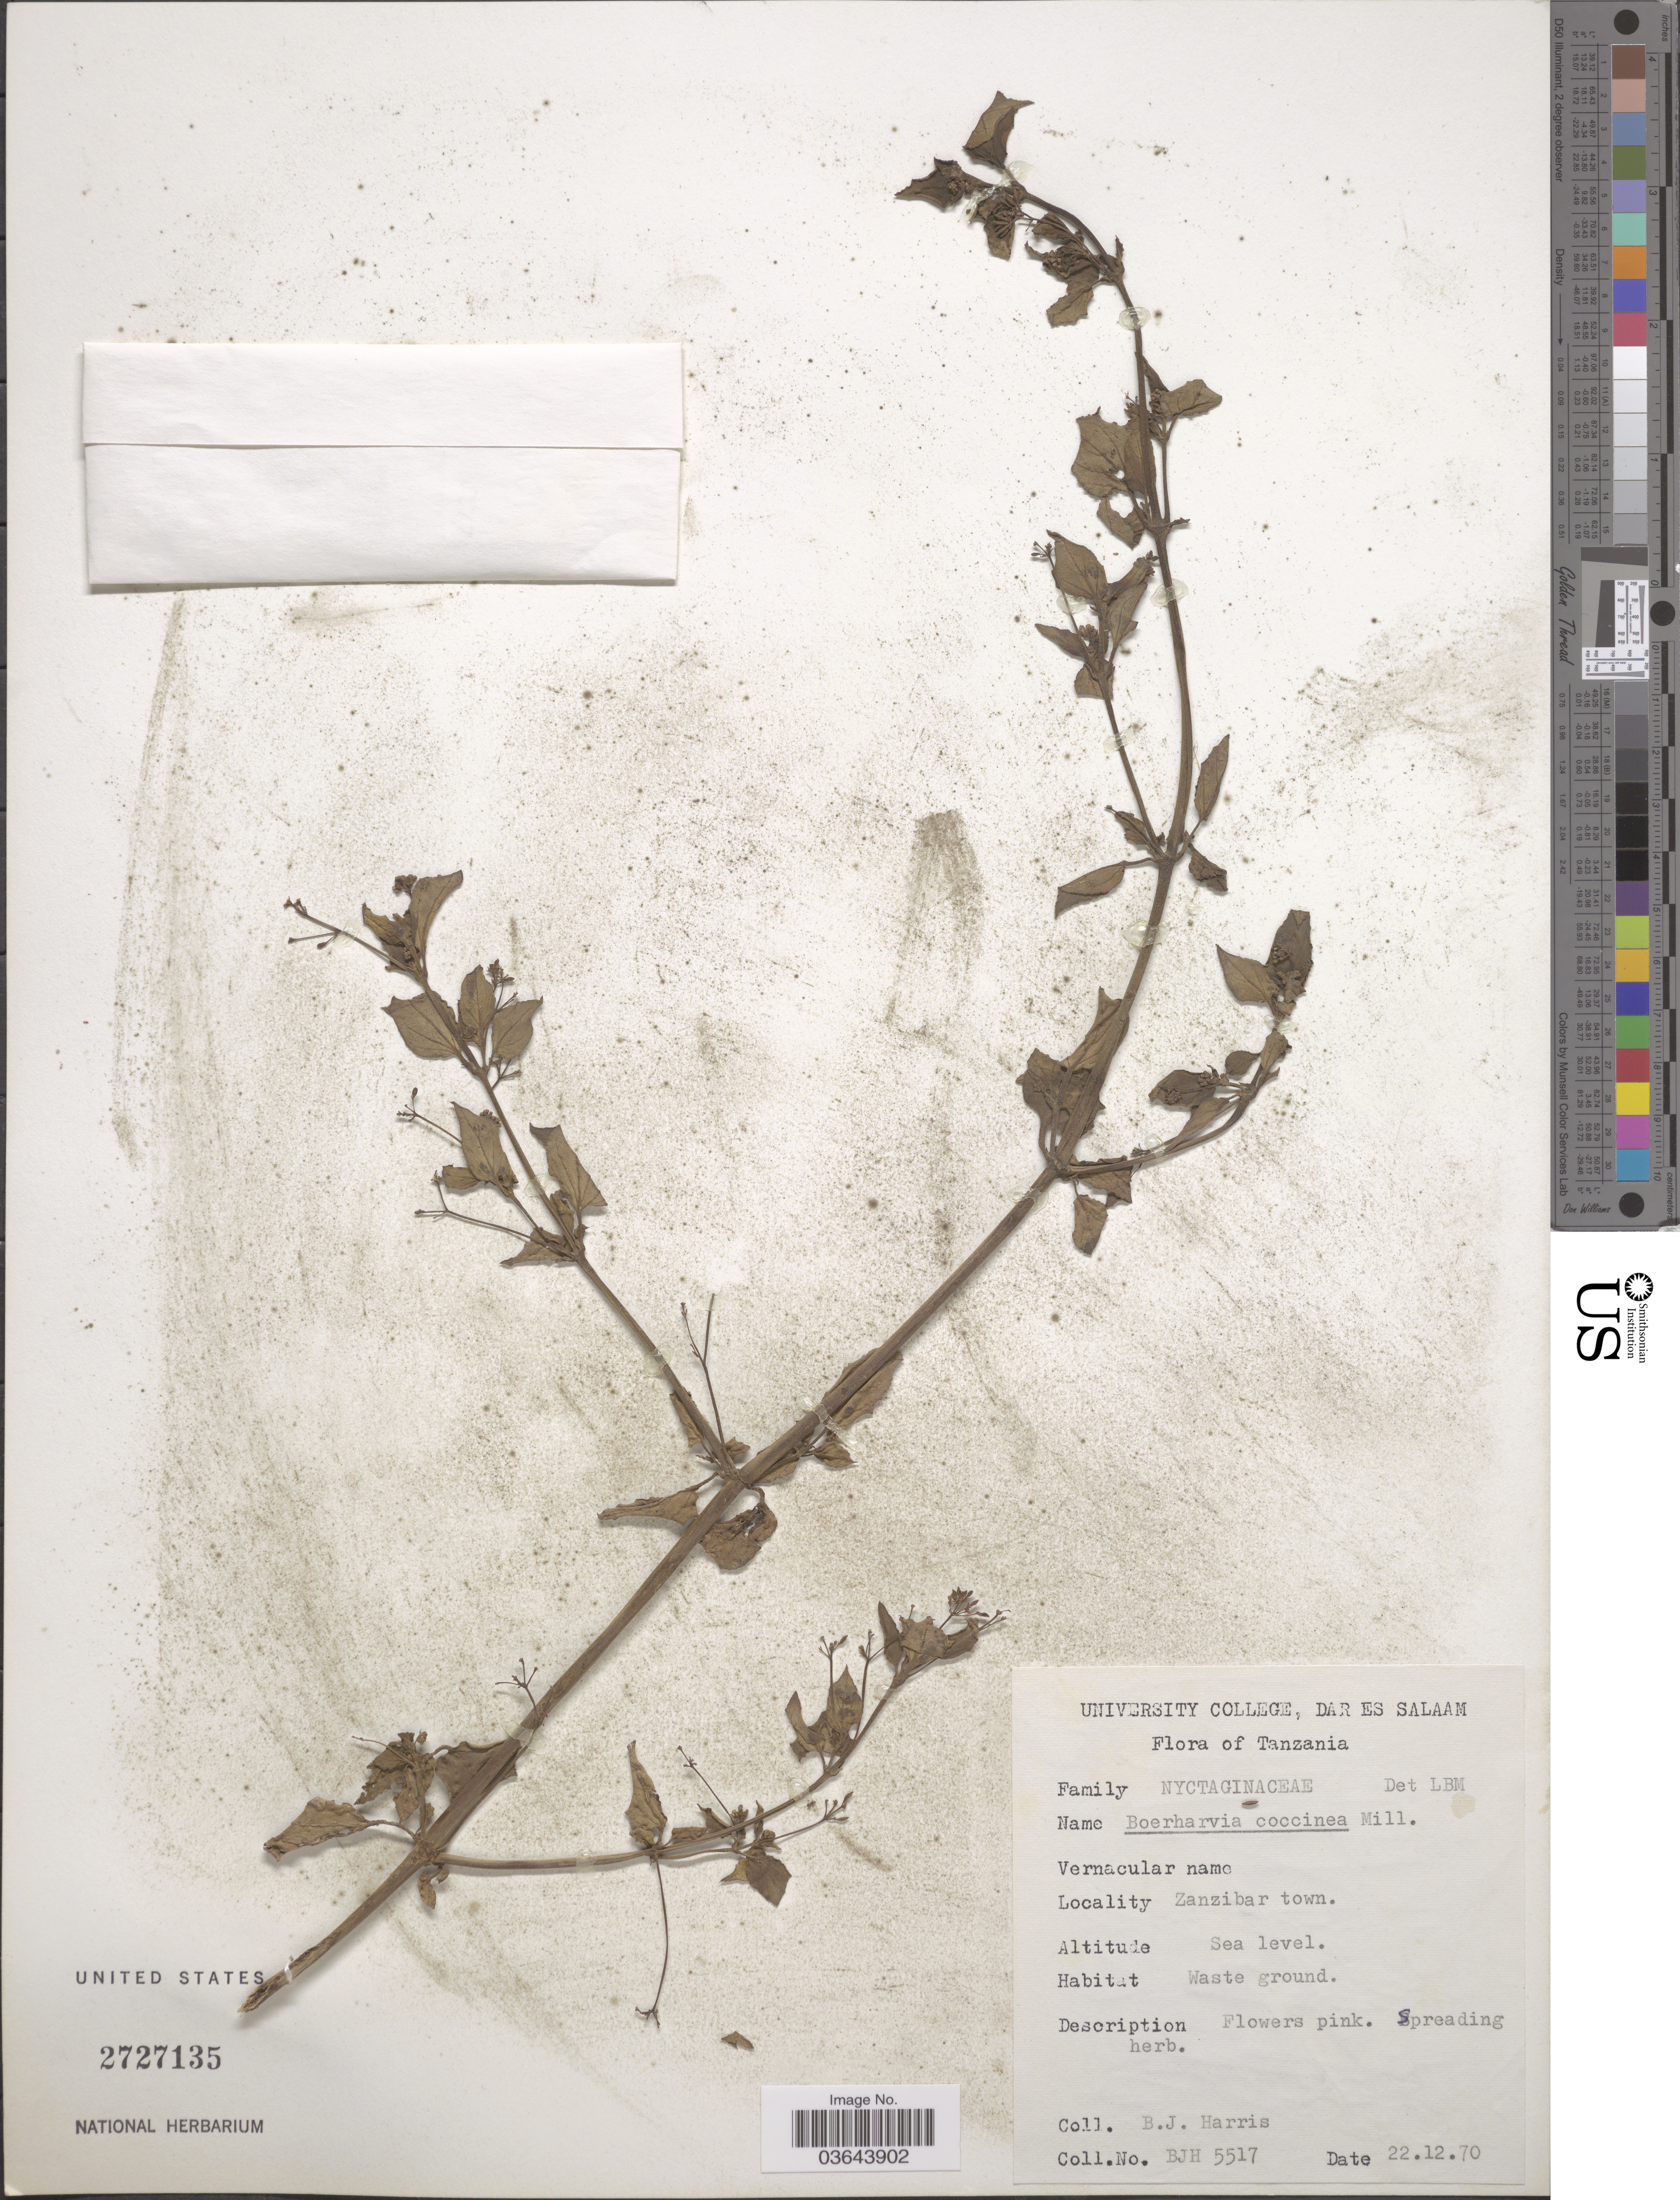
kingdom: Plantae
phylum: Tracheophyta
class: Magnoliopsida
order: Caryophyllales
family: Nyctaginaceae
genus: Boerhavia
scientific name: Boerhavia diffusa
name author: L.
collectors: B. J. Harris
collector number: BJH 5517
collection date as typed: Transcribed d/m/y: 22/12/70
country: Tanzania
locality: Zanzibar town.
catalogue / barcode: US 2727135